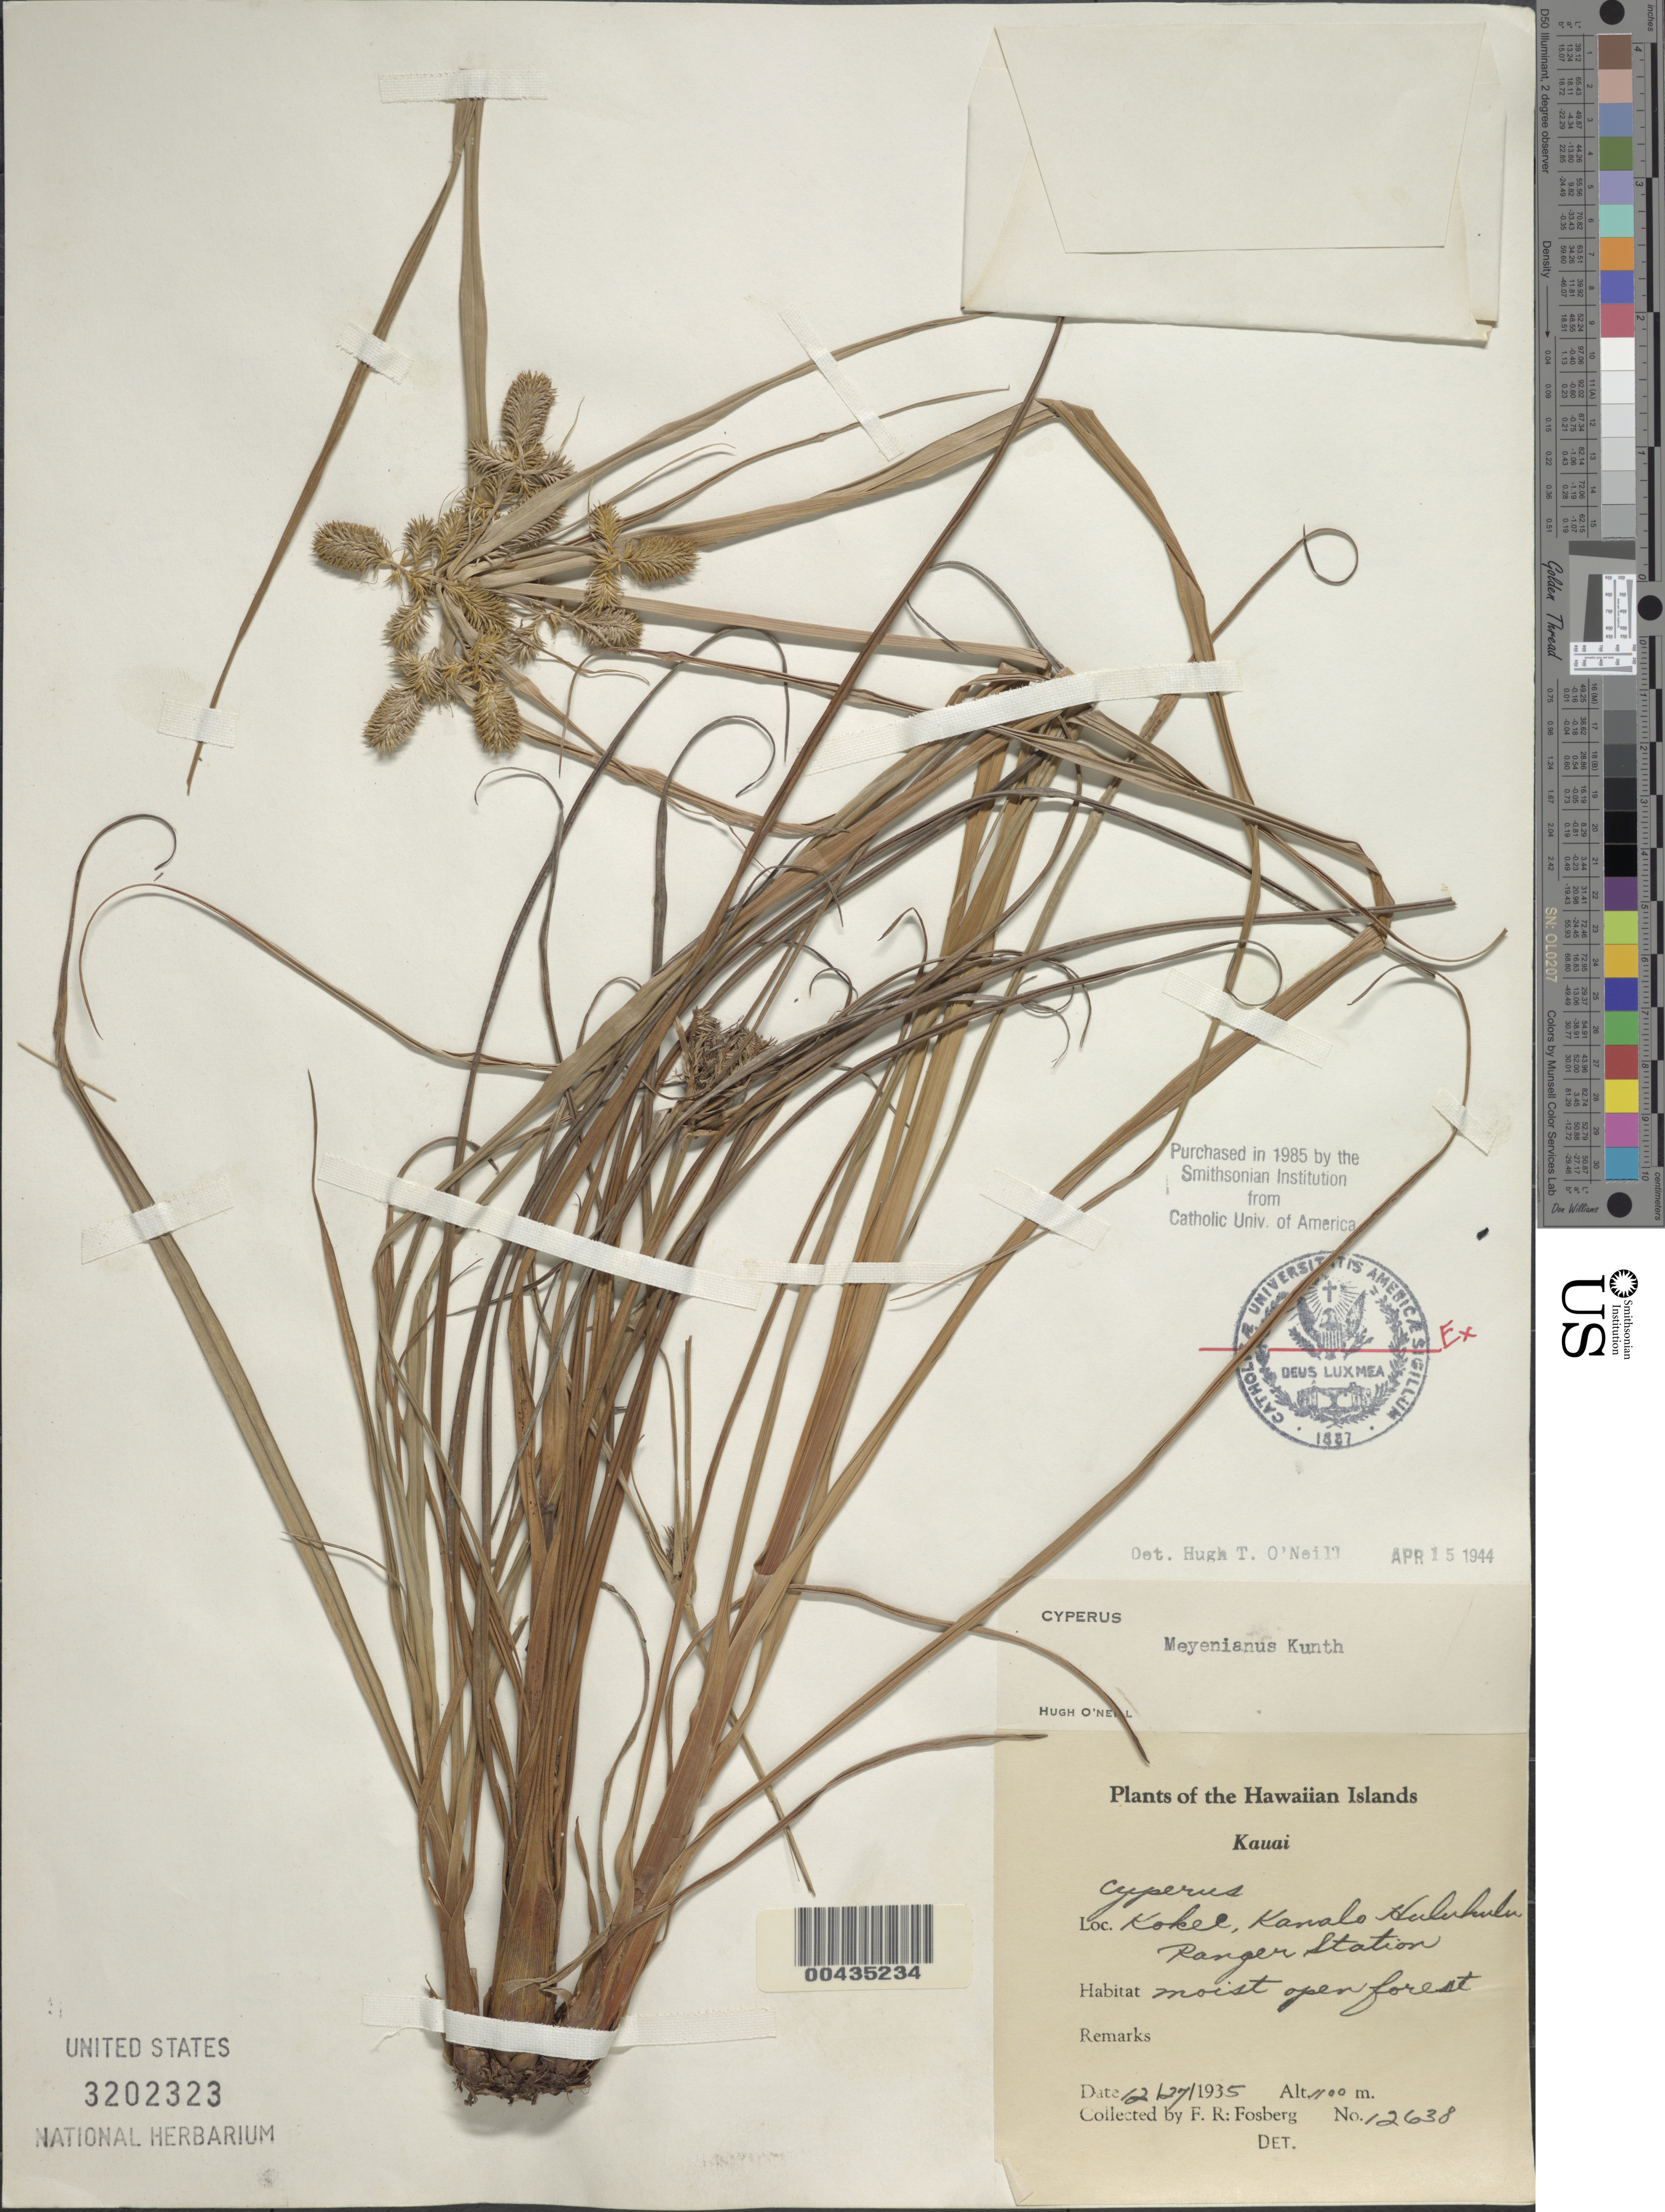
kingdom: Plantae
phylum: Tracheophyta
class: Liliopsida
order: Poales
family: Cyperaceae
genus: Cyperus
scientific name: Cyperus phleoides var. hawaiiensis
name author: (H. Mann) Kük.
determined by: Strong, Mark T., (BOT), Smithsonian Institution - National Museum of Natural History (UNITED STATES)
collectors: F. R. Fosberg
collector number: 12638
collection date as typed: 27 Dec 1935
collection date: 1935-12-27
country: United States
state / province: Hawaii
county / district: Kauai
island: Kaua'i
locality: Kokee, Kanalo Huluhulu Ranger Station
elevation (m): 1100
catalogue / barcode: US 3202323